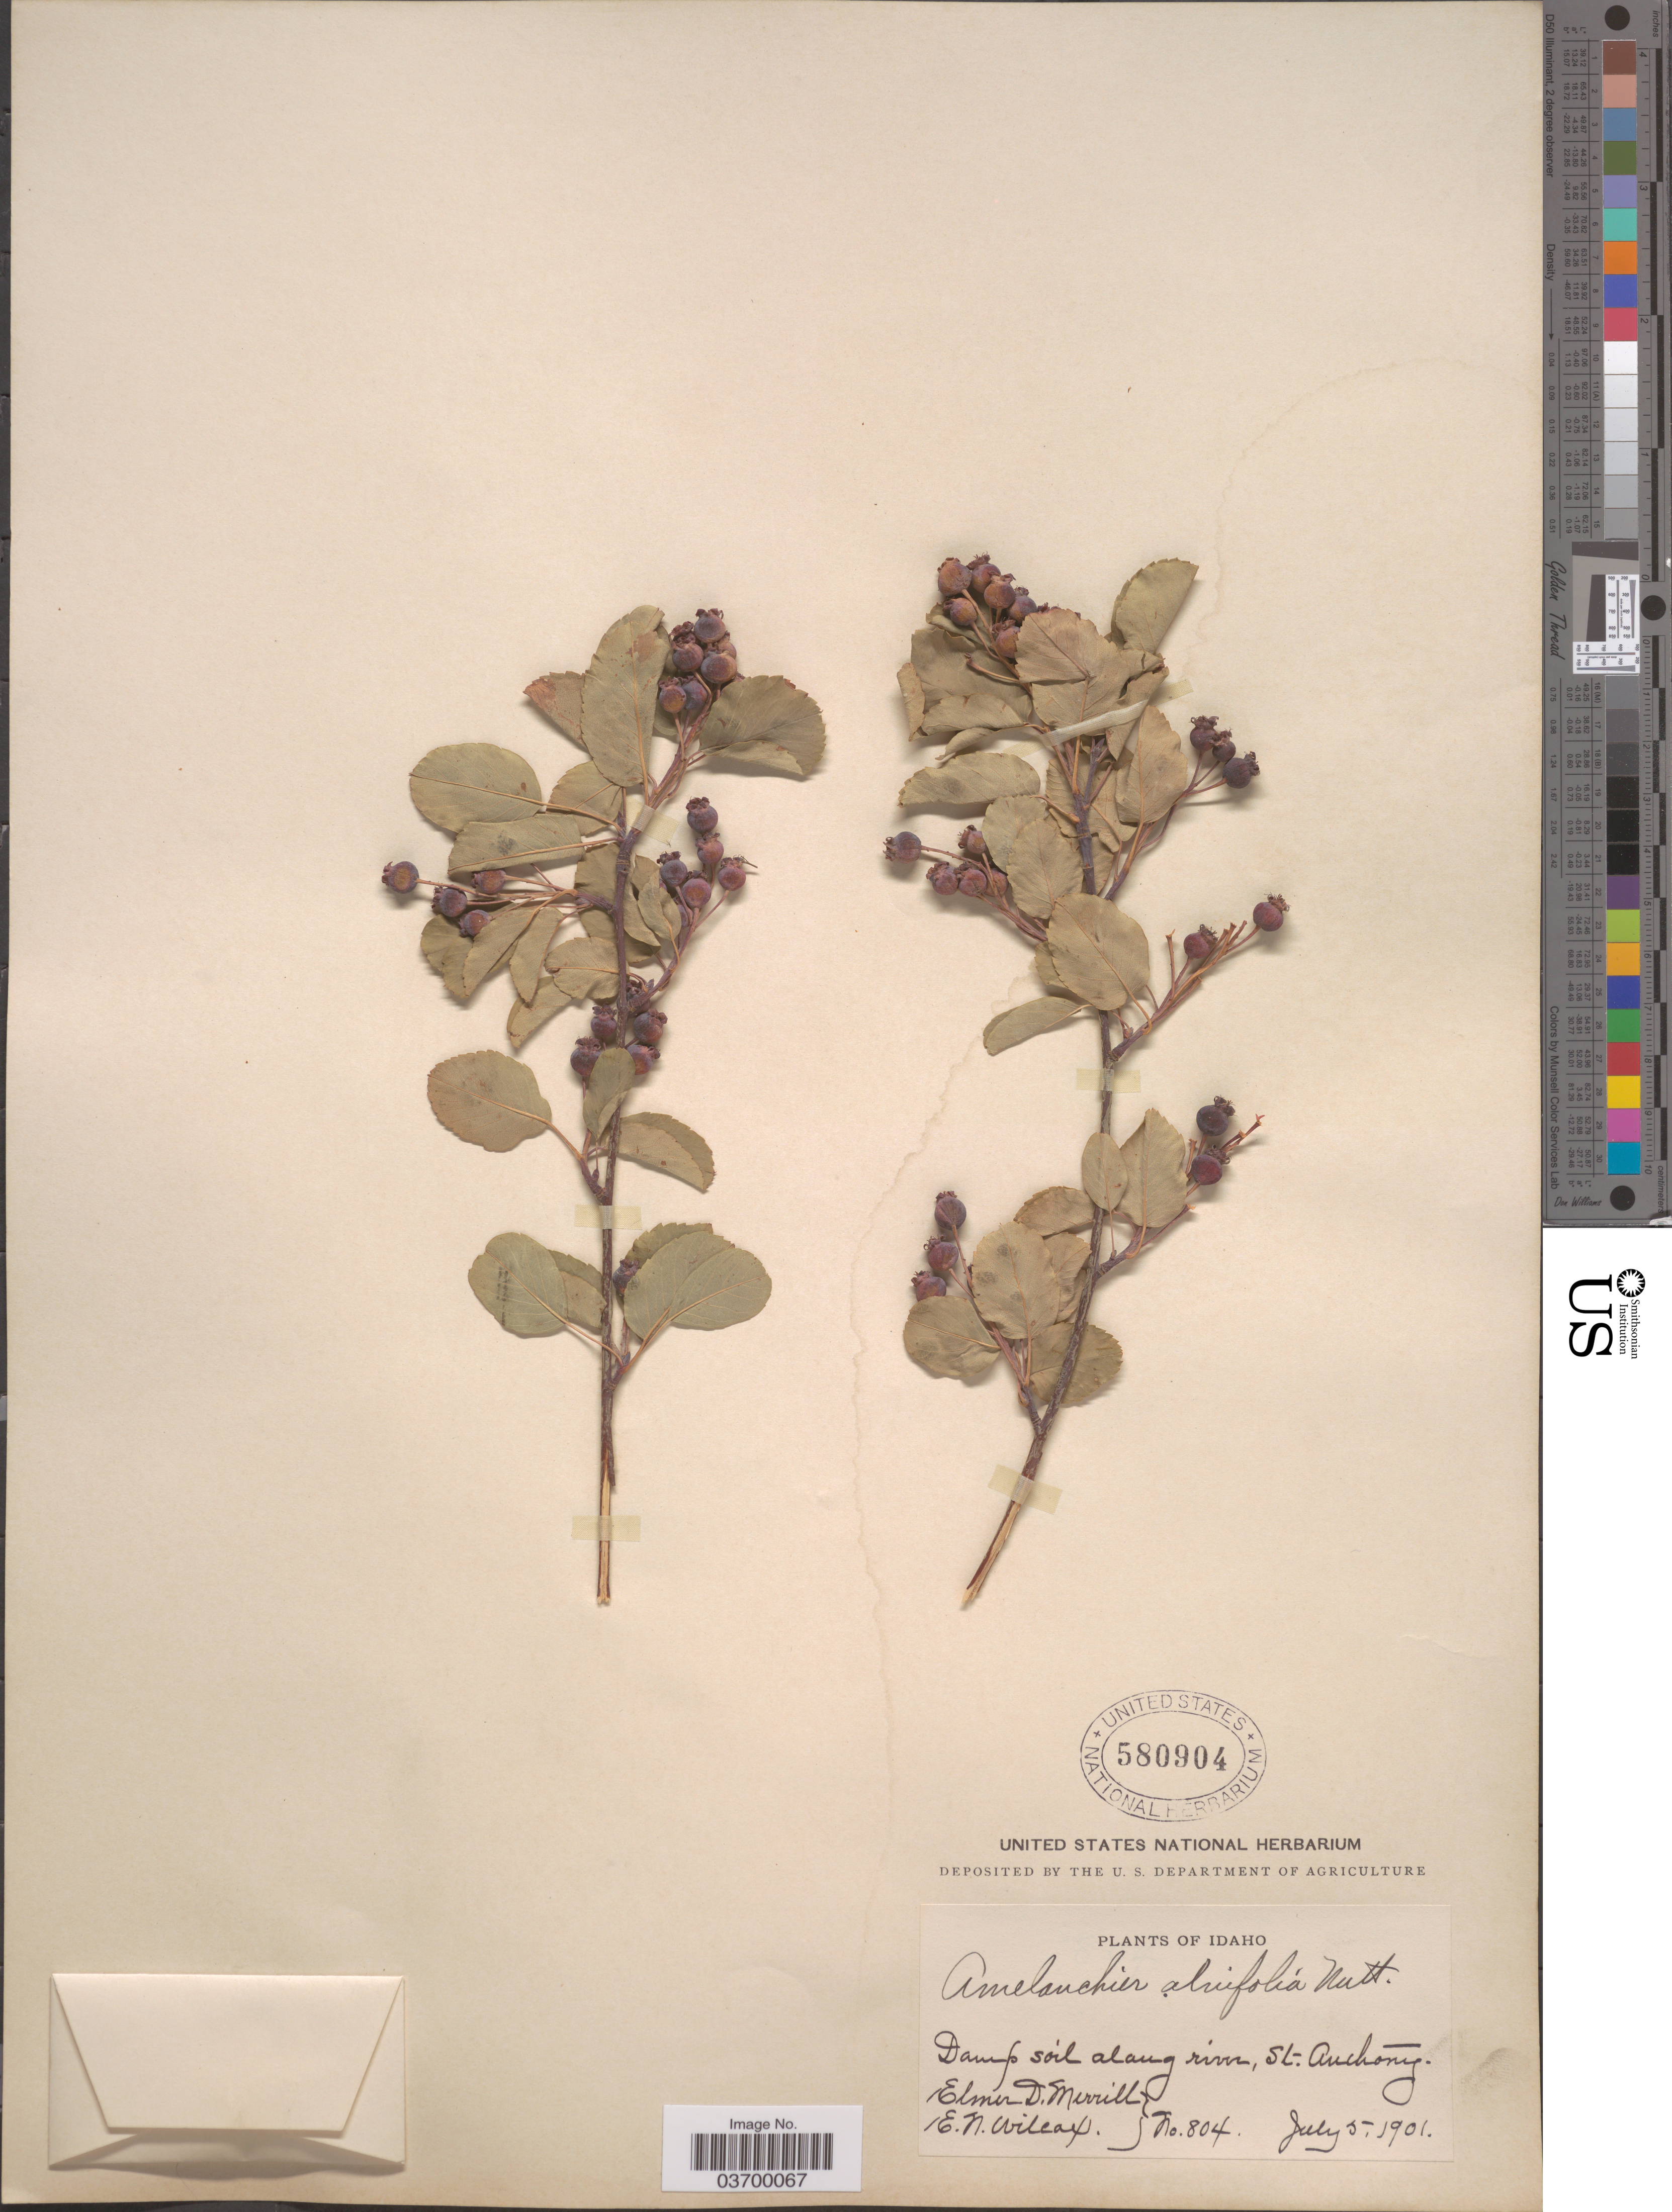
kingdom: Plantae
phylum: Tracheophyta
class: Magnoliopsida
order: Rosales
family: Rosaceae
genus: Amelanchier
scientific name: Amelanchier alnifolia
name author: (Nutt.) Nutt. ex M. Roem.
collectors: E. D. Merrill & E. Wilcox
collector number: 804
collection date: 1901-07-05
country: United States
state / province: Idaho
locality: Along river, St. Anthony.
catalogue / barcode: US 580904